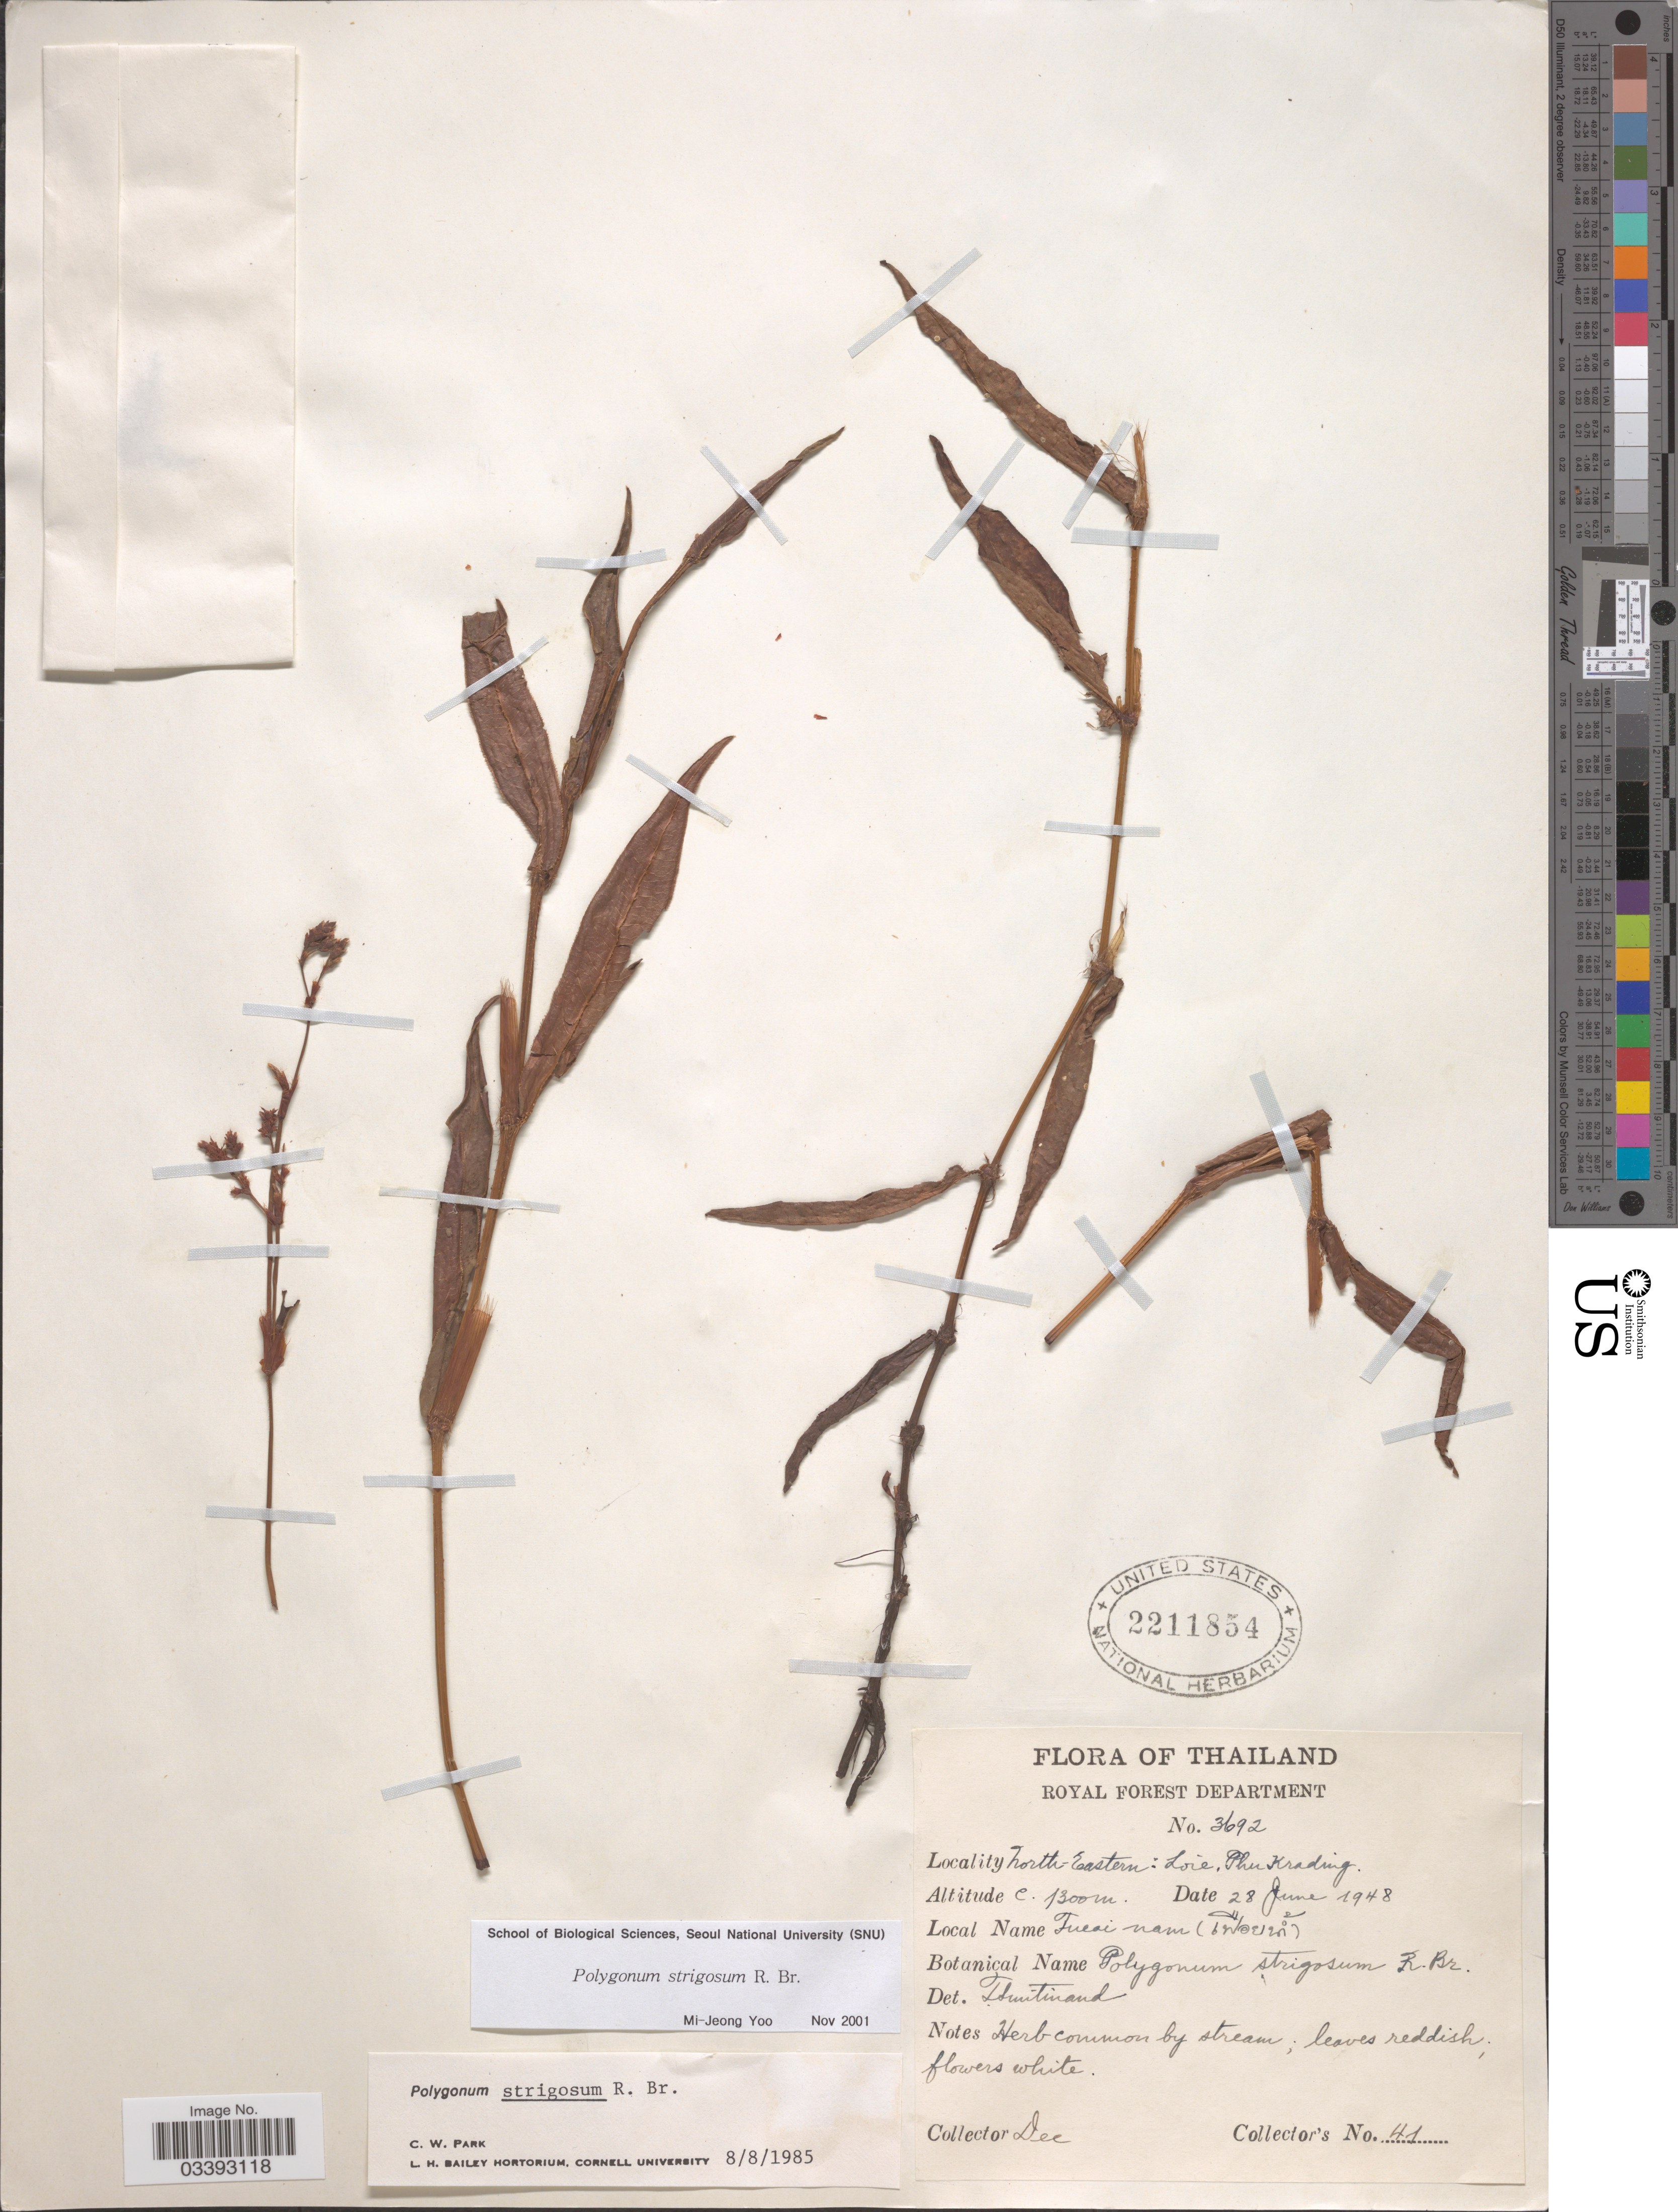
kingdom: Plantae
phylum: Tracheophyta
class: Magnoliopsida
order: Caryophyllales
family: Polygonaceae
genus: Polygonum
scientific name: Polygonum strigosum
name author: R. Br.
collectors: -. Dee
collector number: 41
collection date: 1948-06-28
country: Thailand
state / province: Loei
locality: North-Eastern: Loie, Phu Krading.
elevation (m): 1300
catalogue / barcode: US 2211854